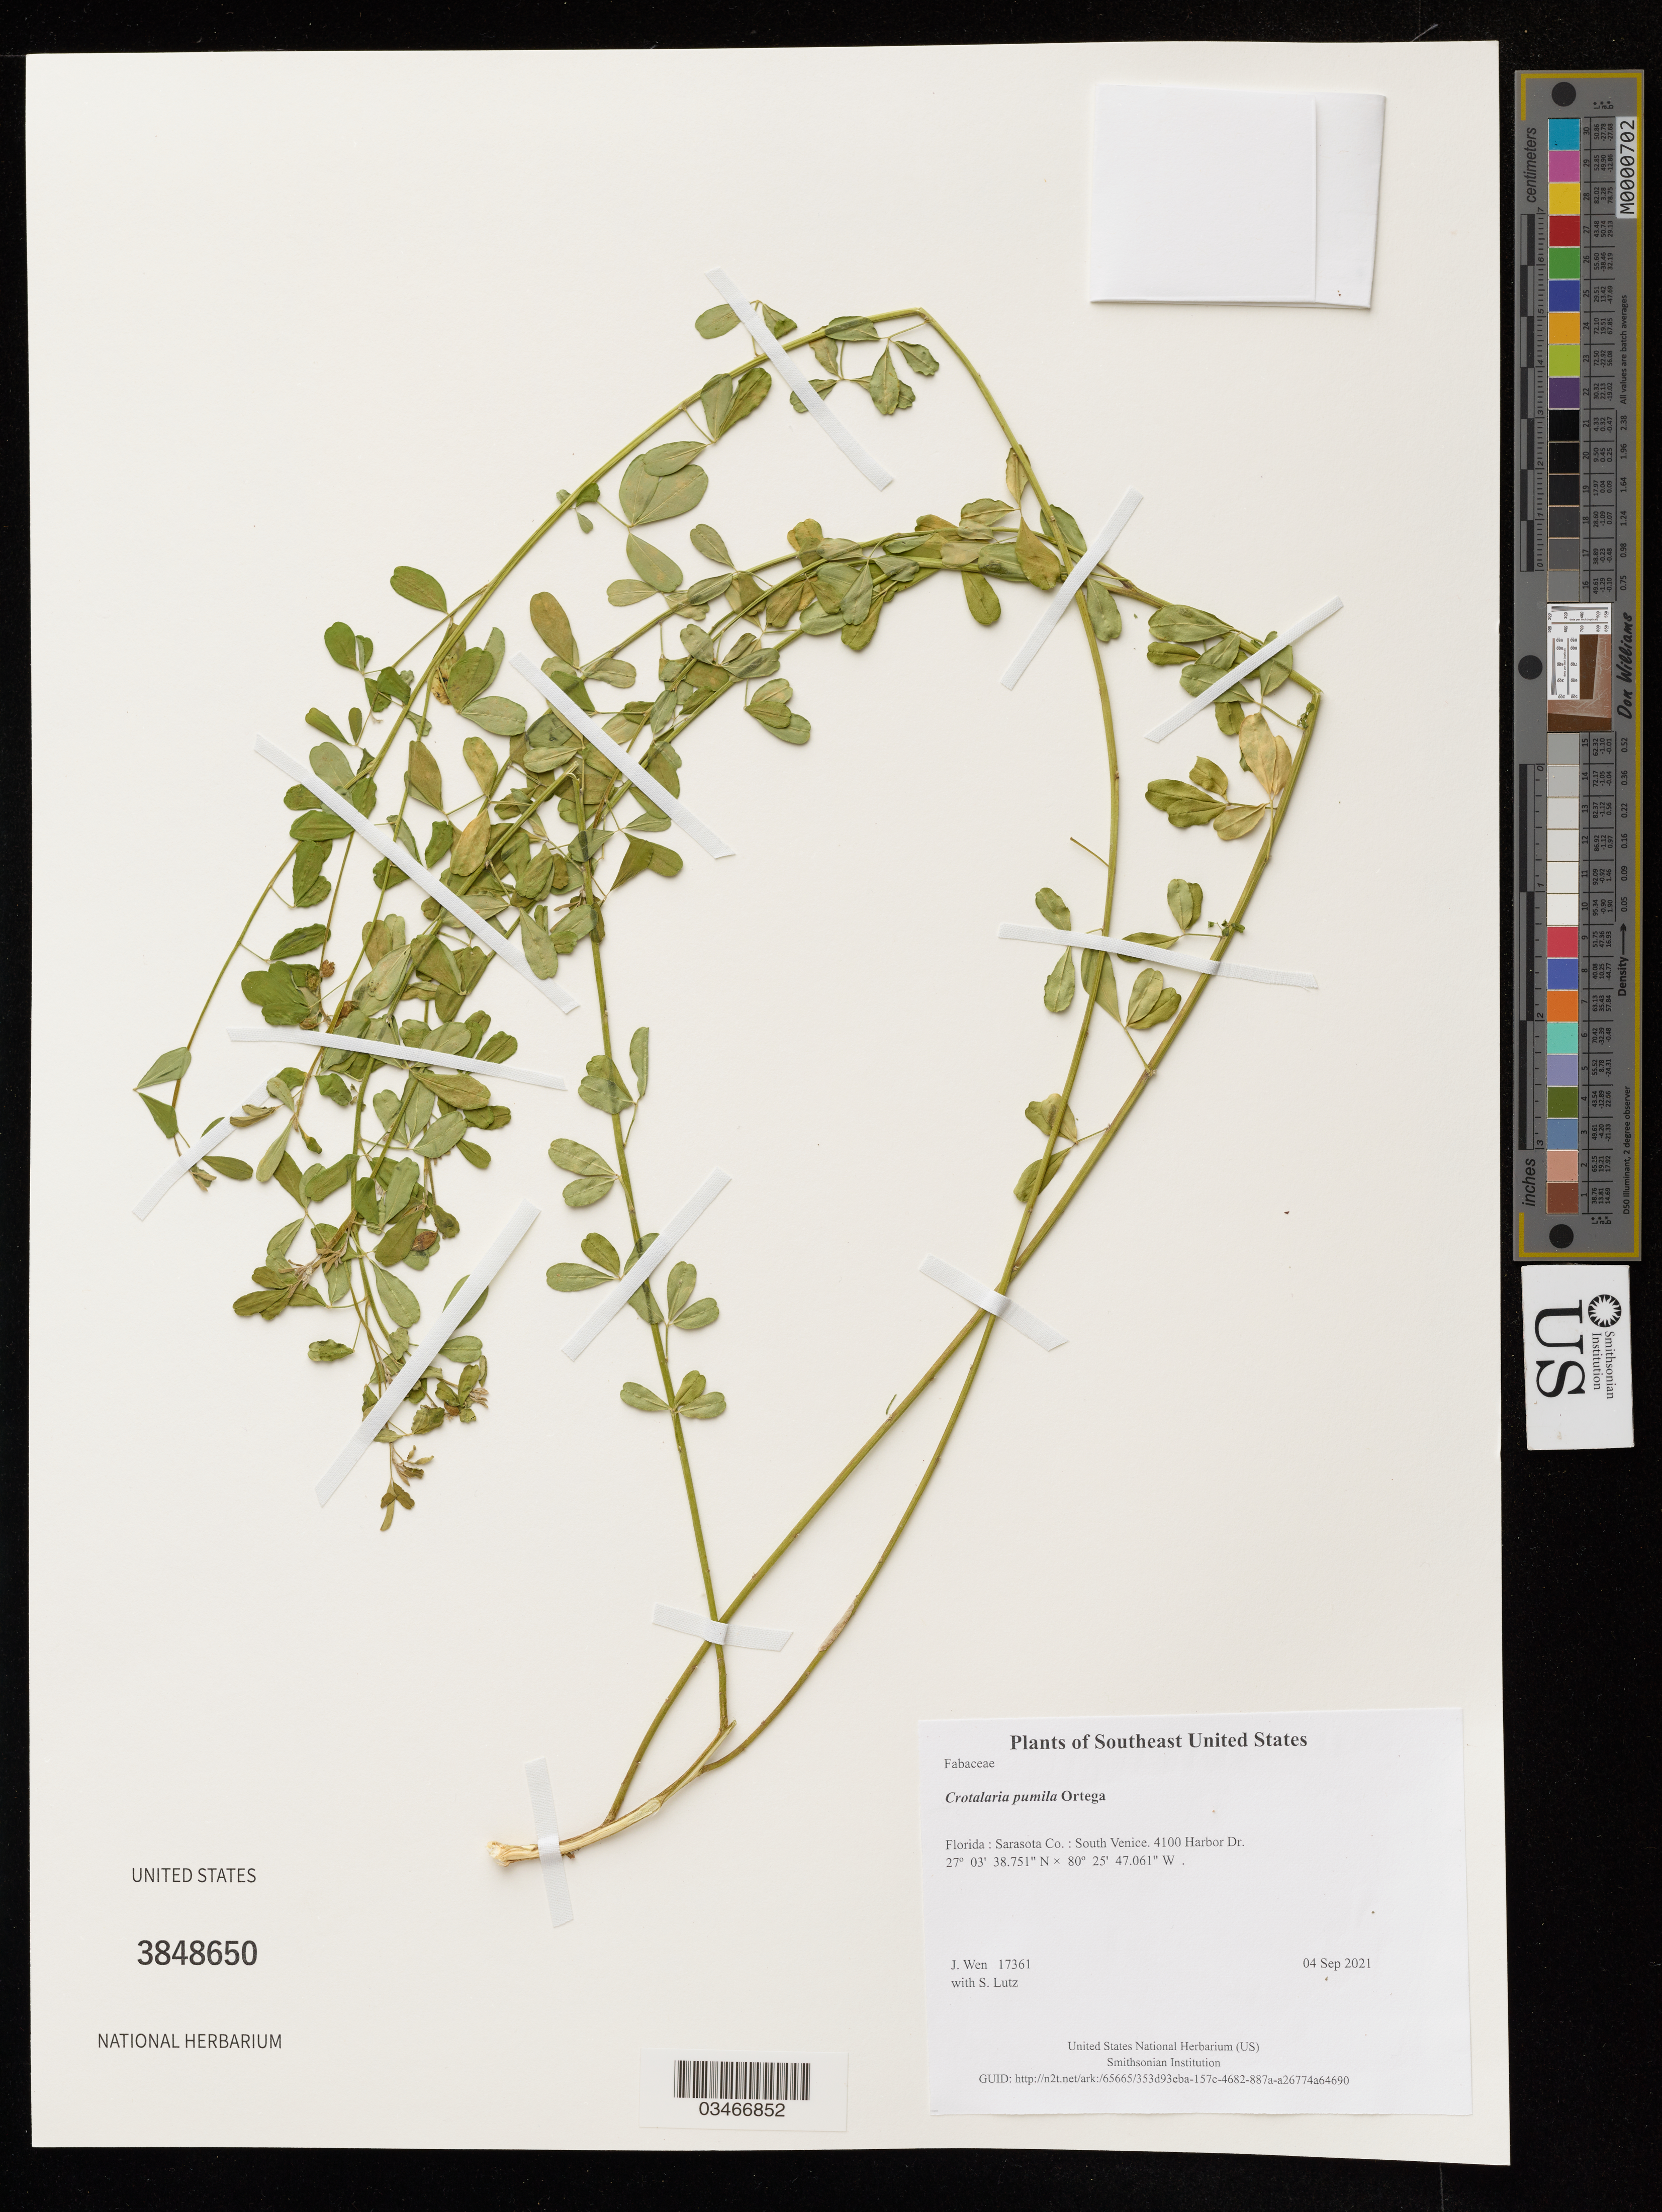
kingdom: Plantae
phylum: Tracheophyta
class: Magnoliopsida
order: Fabales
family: Fabaceae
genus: Crotalaria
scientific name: Crotalaria pumila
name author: Ortega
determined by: Wen, Jun, (BOT), Smithsonian Institution - National Museum of Natural History (UNITED STATES)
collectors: J. Wen & S. Lutz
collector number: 17361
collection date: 2021-09-04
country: United States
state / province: Florida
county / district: Sarasota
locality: South Venice. 4100 Harbor Dr.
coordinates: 27.0607641 N, 80.4297391 W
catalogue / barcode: US 3848650